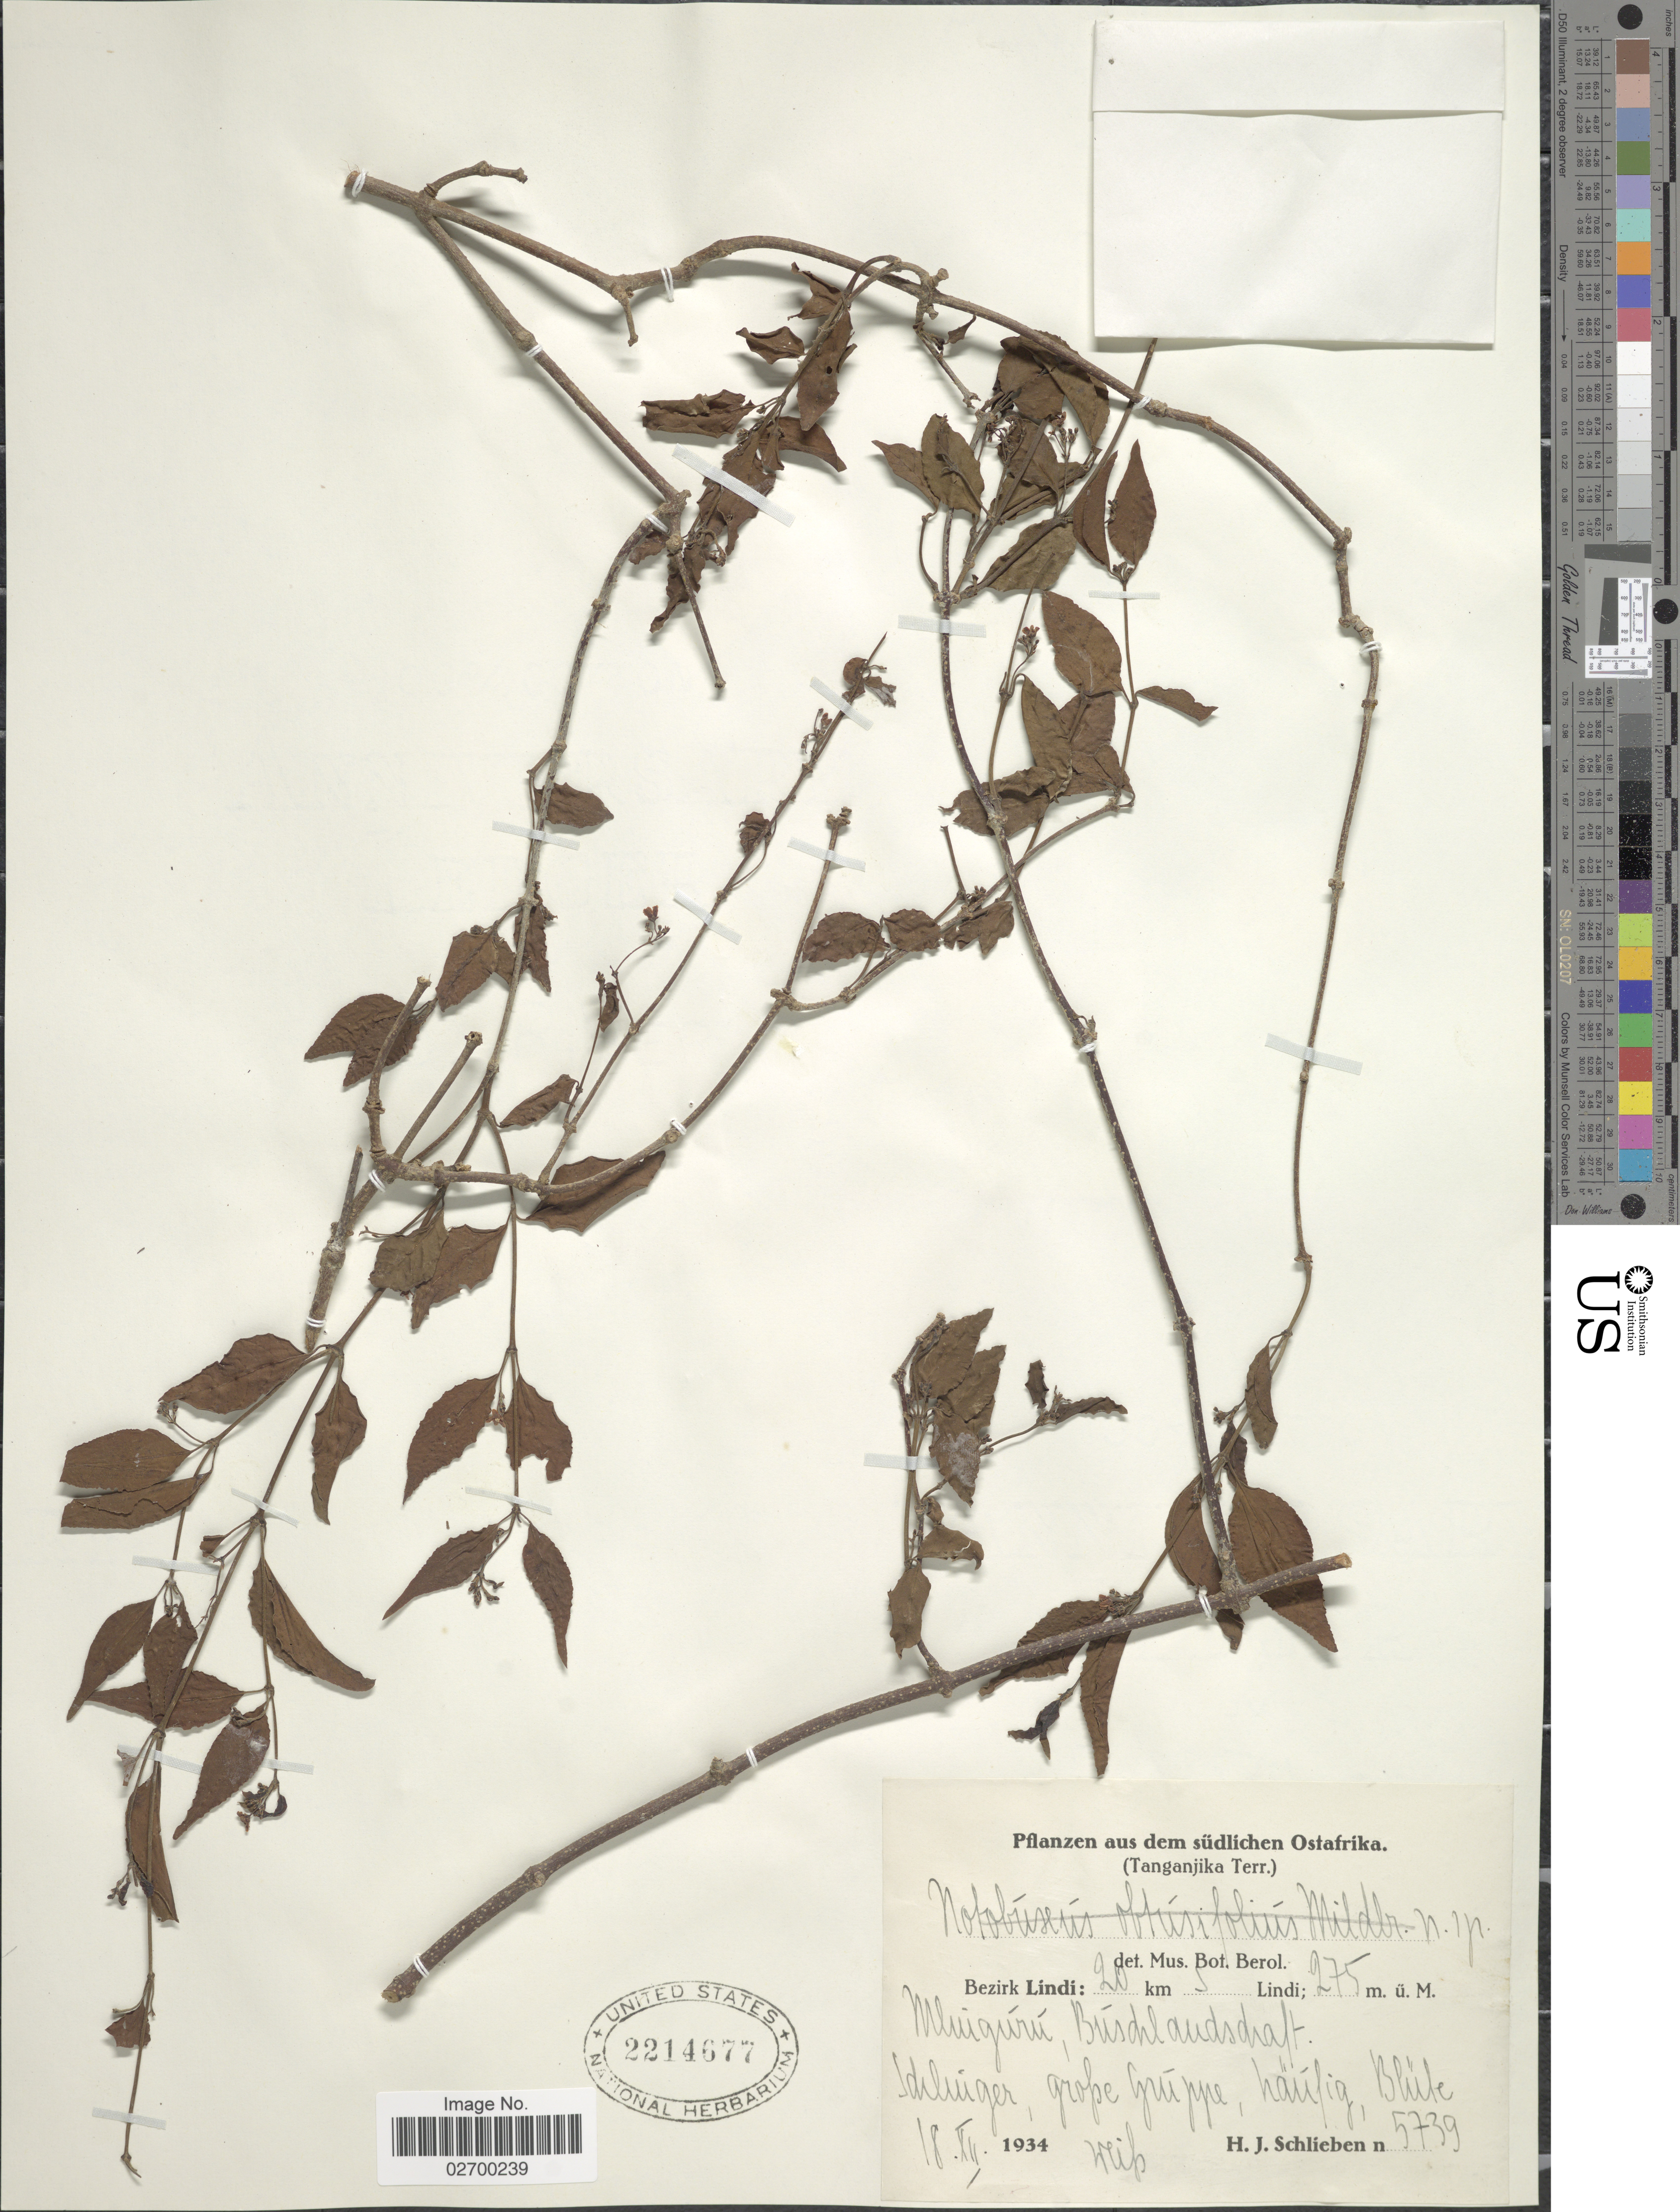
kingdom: Plantae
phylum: Tracheophyta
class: Magnoliopsida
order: Gentianales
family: Rubiaceae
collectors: H. J. Schlieben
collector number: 5739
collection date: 1934-12-18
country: Tanzania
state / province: Lindi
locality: Sudlichen Ostafrika. Bezirk Lindi. Mluiguru, Bushlandscaft.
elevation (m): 275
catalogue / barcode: US 2214677